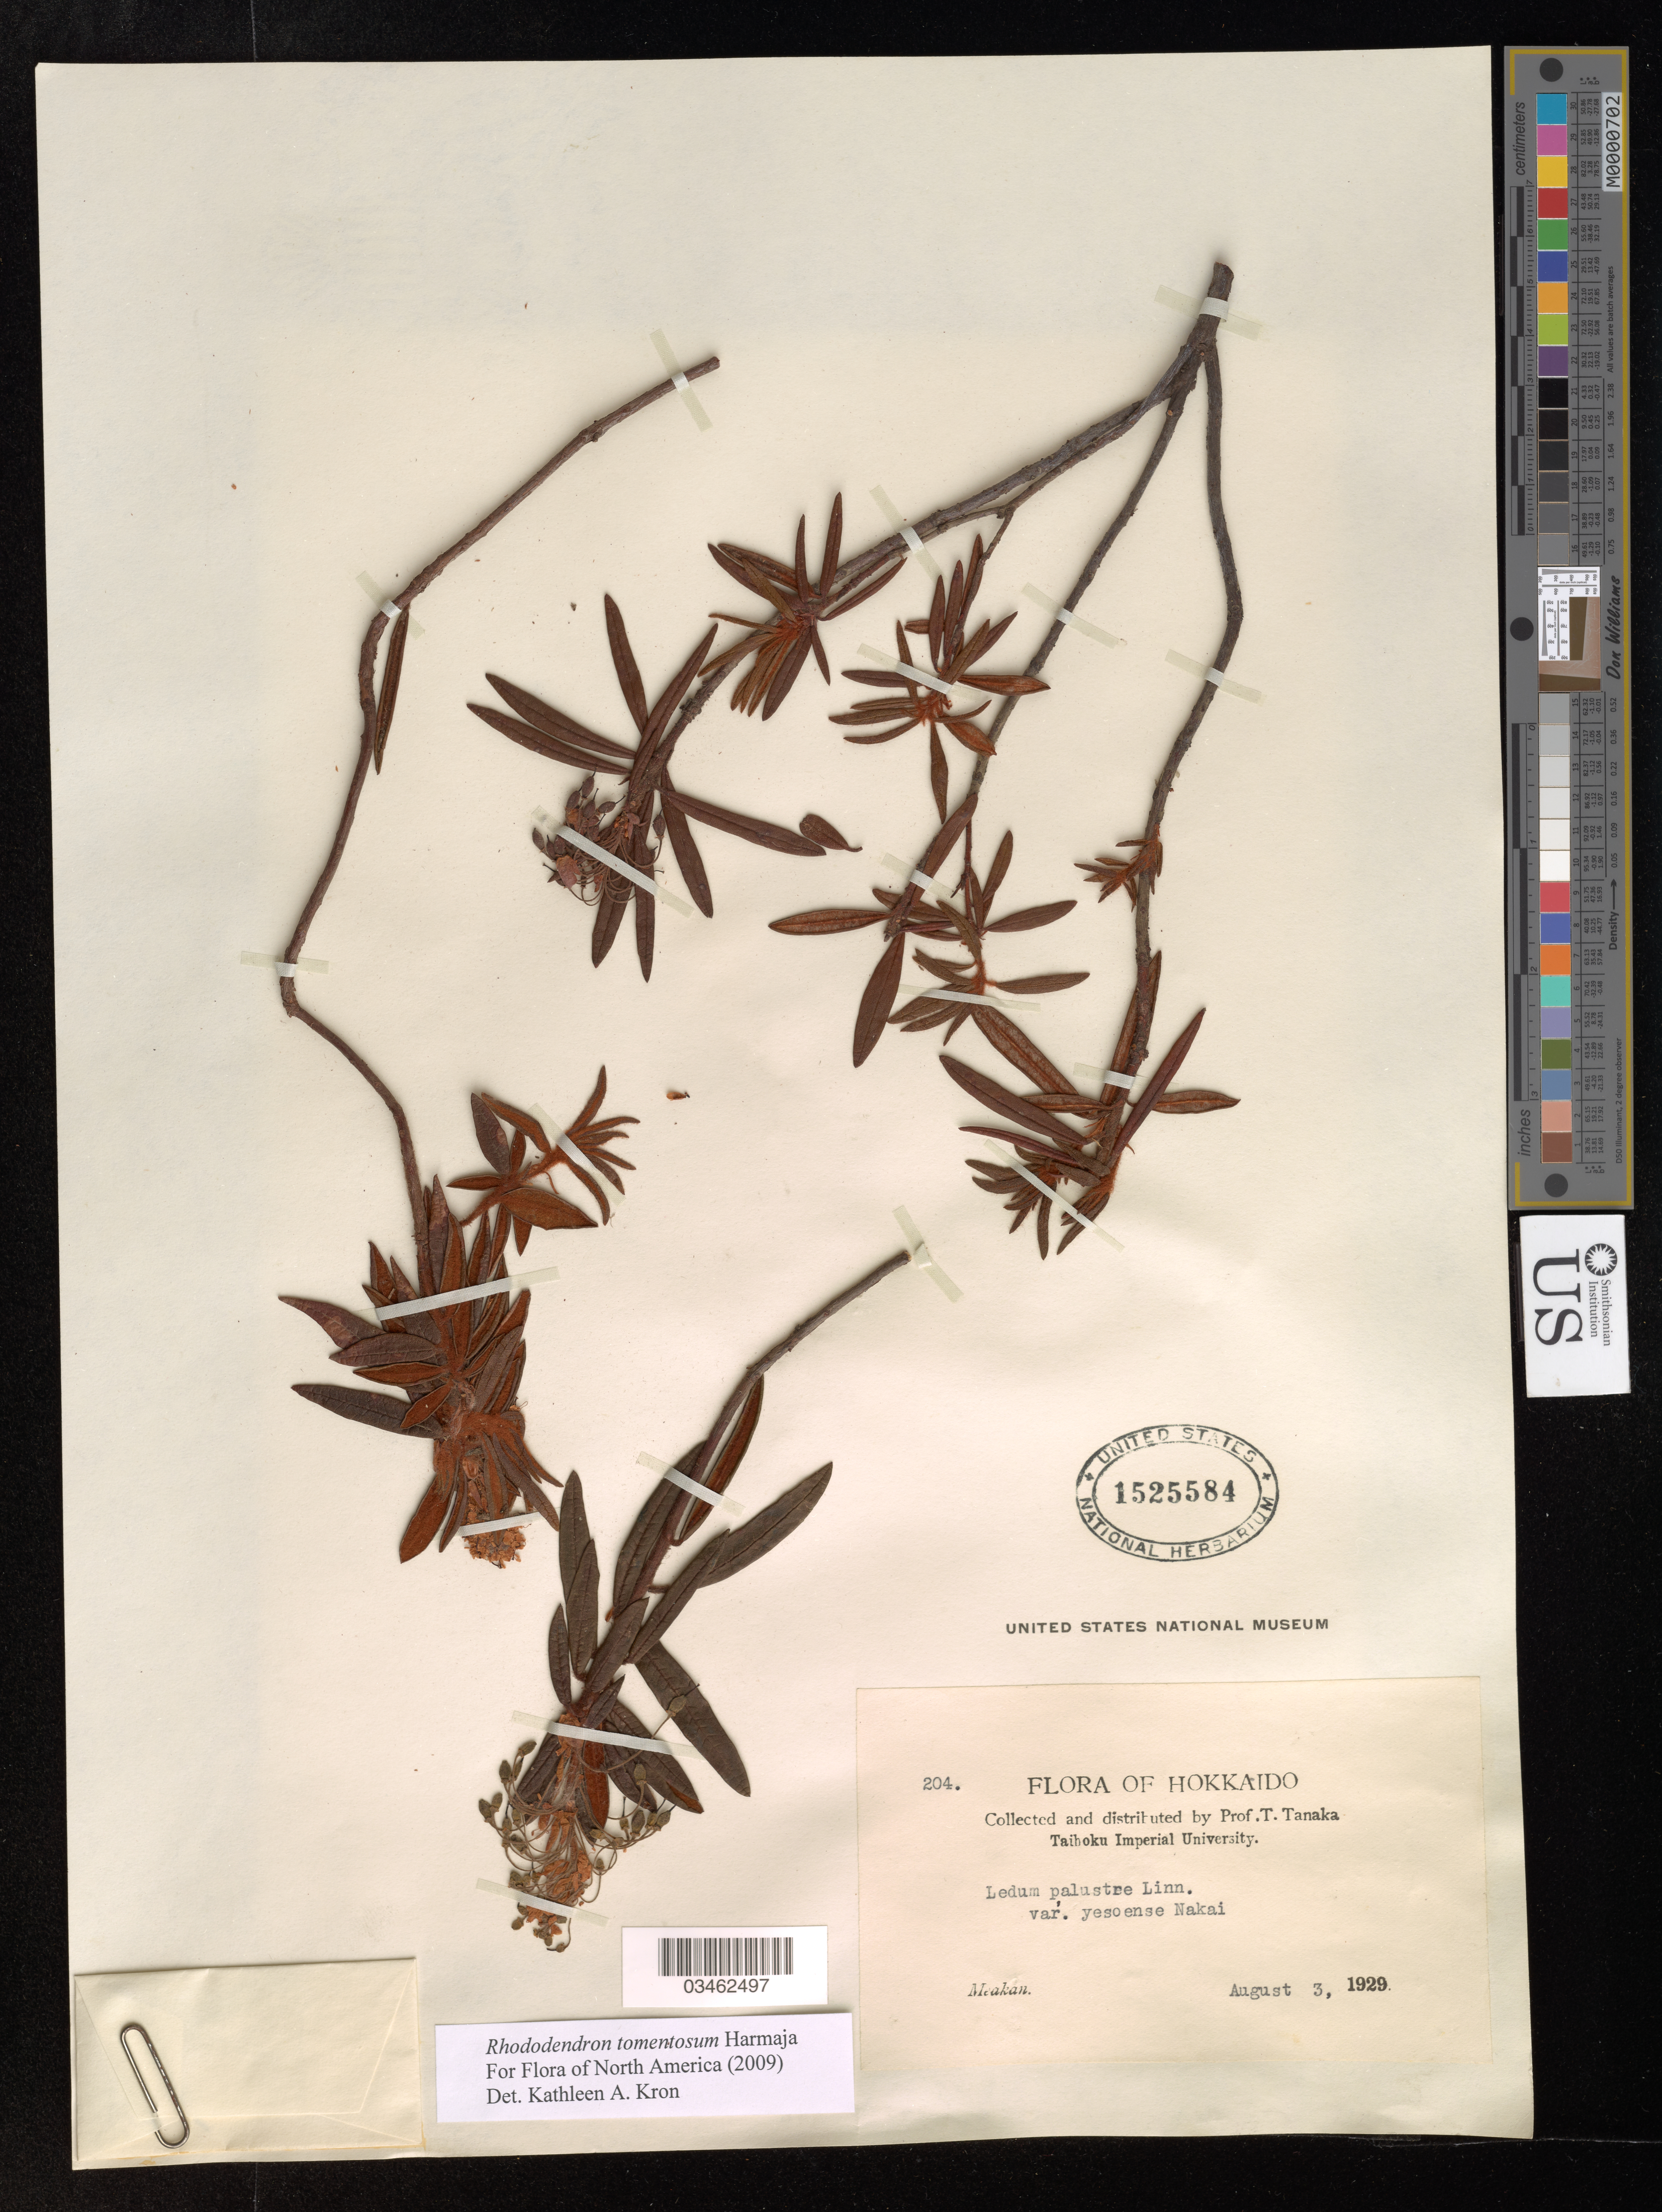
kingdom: Plantae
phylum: Tracheophyta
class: Magnoliopsida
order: Ericales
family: Ericaceae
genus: Rhododendron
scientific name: Rhododendron tomentosum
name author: Harmaja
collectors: T. Tanaka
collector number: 204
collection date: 1929-08-03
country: Japan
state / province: Hokkaidō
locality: Meakan.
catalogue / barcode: US 1525584